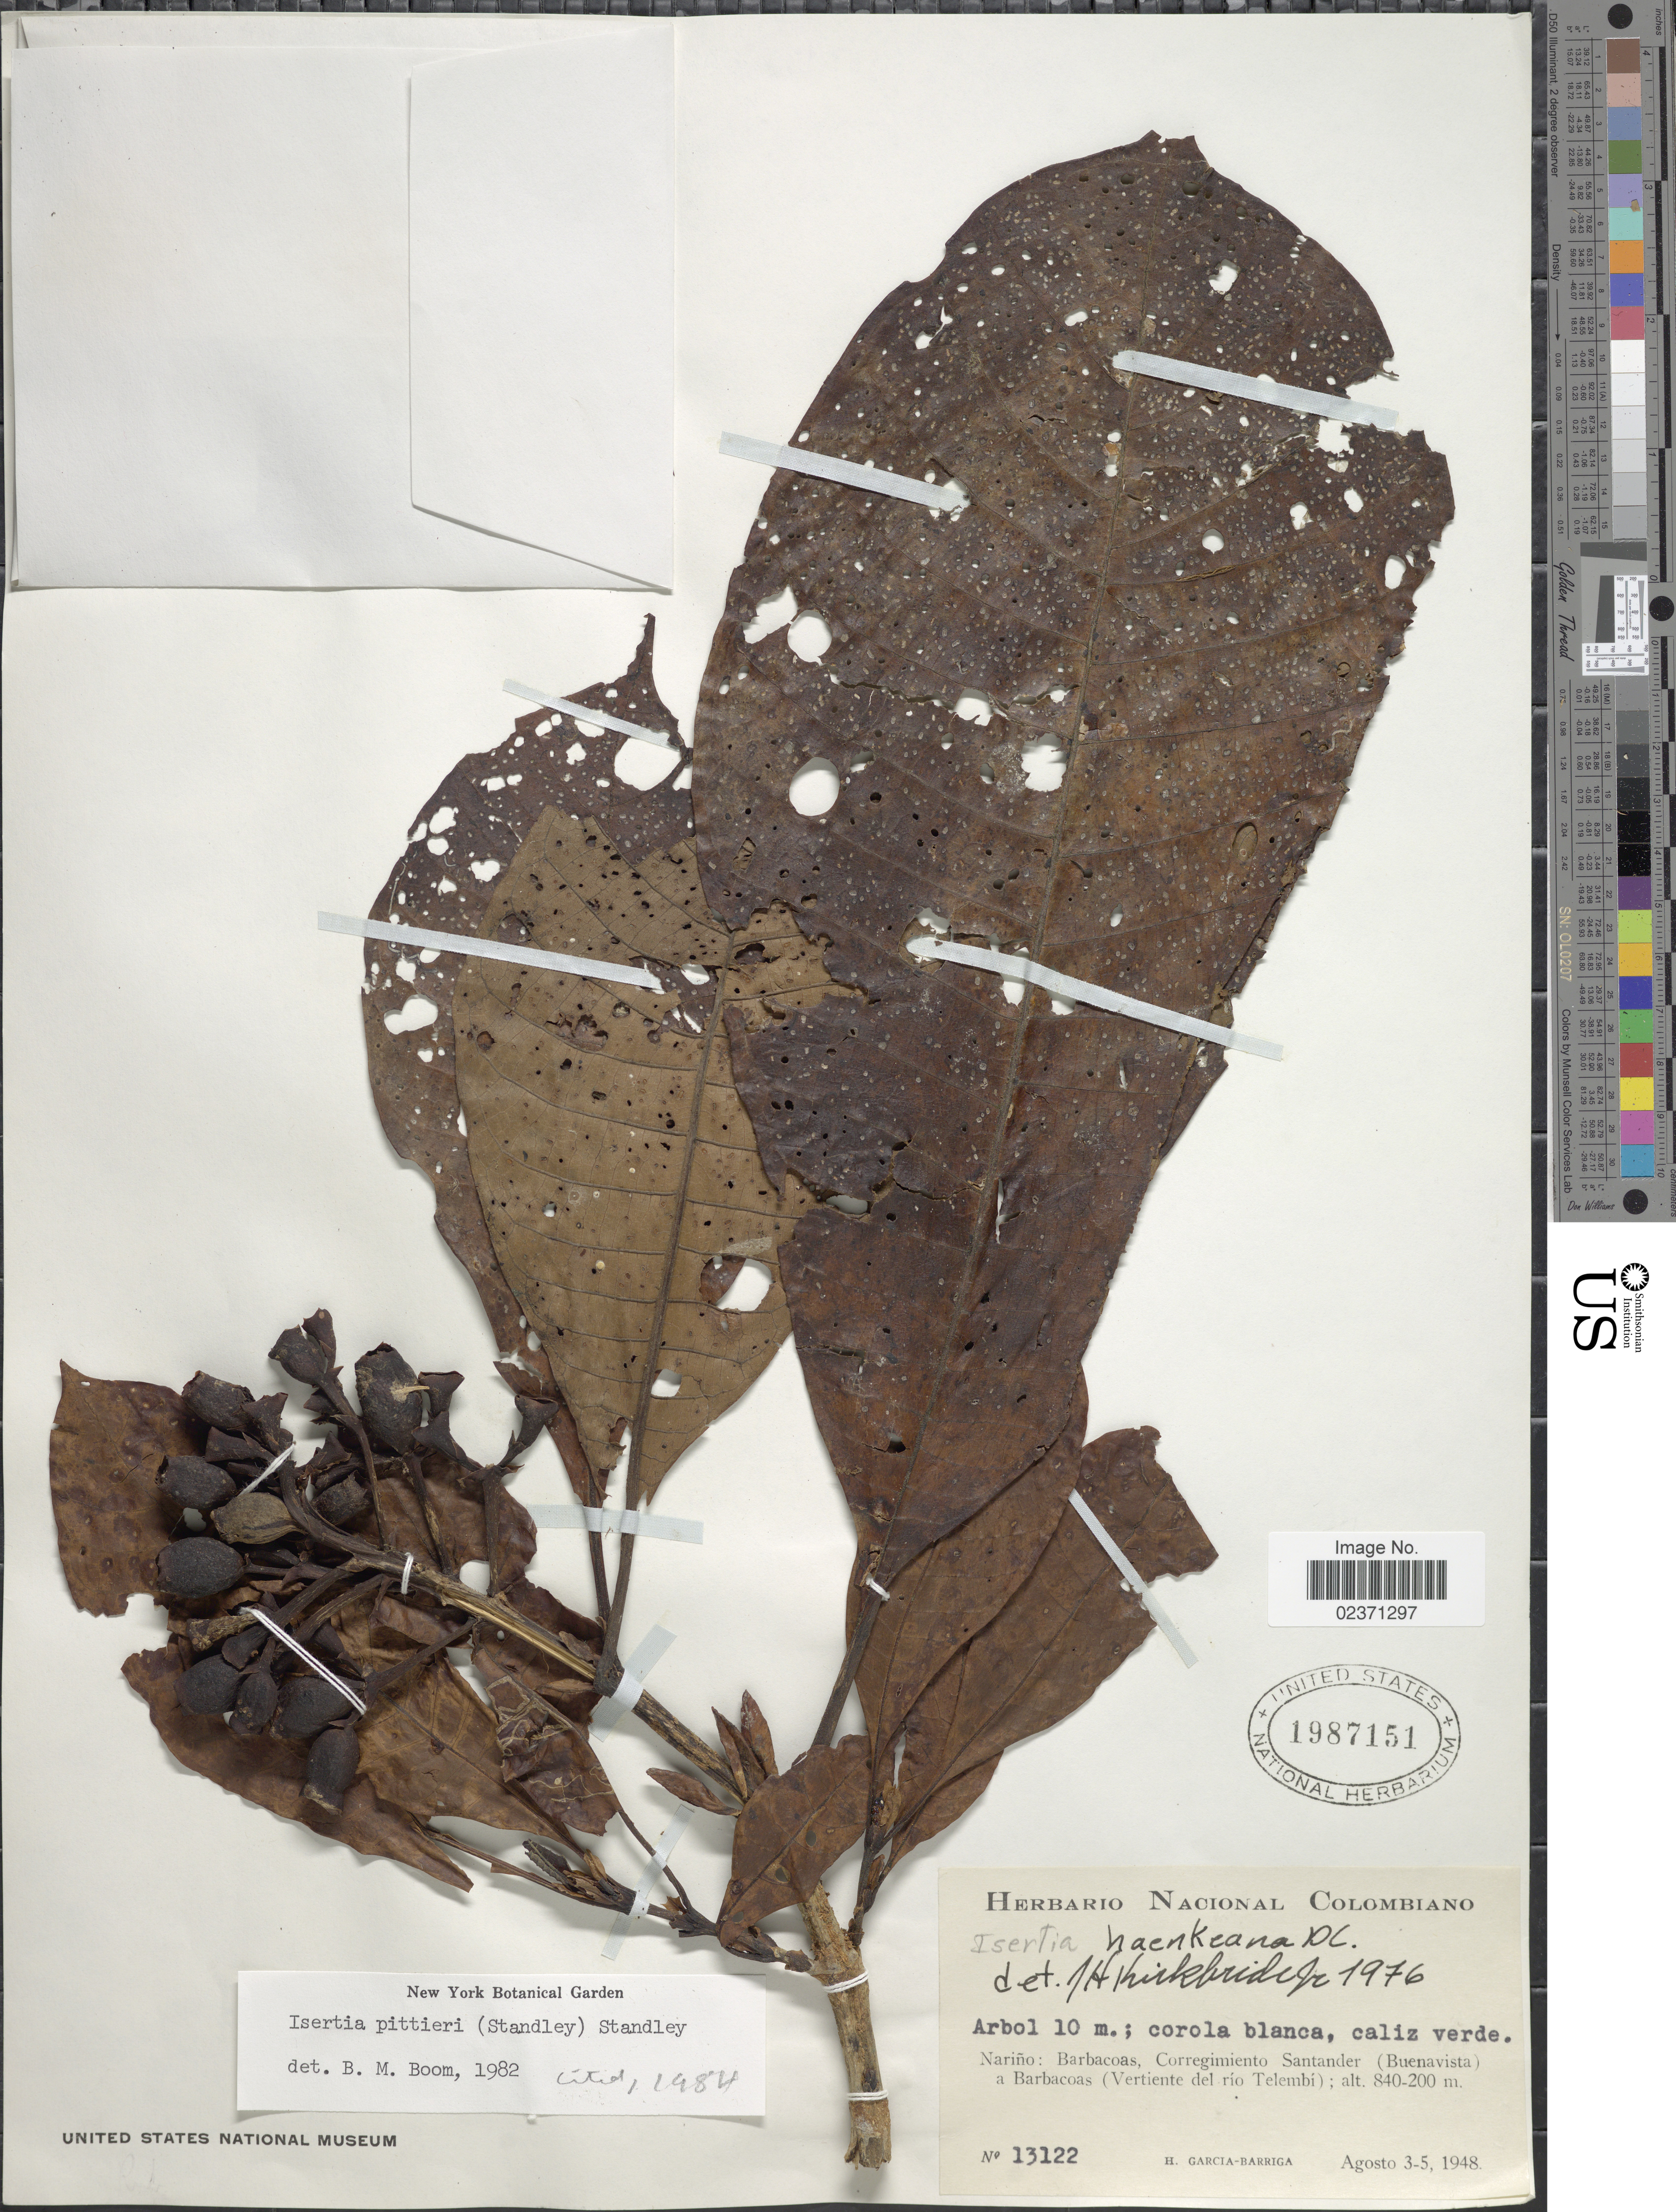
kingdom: Plantae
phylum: Tracheophyta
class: Magnoliopsida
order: Gentianales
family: Rubiaceae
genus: Isertia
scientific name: Isertia pittieri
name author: (Standl.) Standl.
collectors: H. García Barriga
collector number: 13122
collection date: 1948-08-03/1948-08-05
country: Colombia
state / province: Nariño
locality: Barbacoas, Corregimiento Santander (Buenavista) a Barbacoas (Vertiente del rio Telembi)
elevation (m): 200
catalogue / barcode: US 1987151